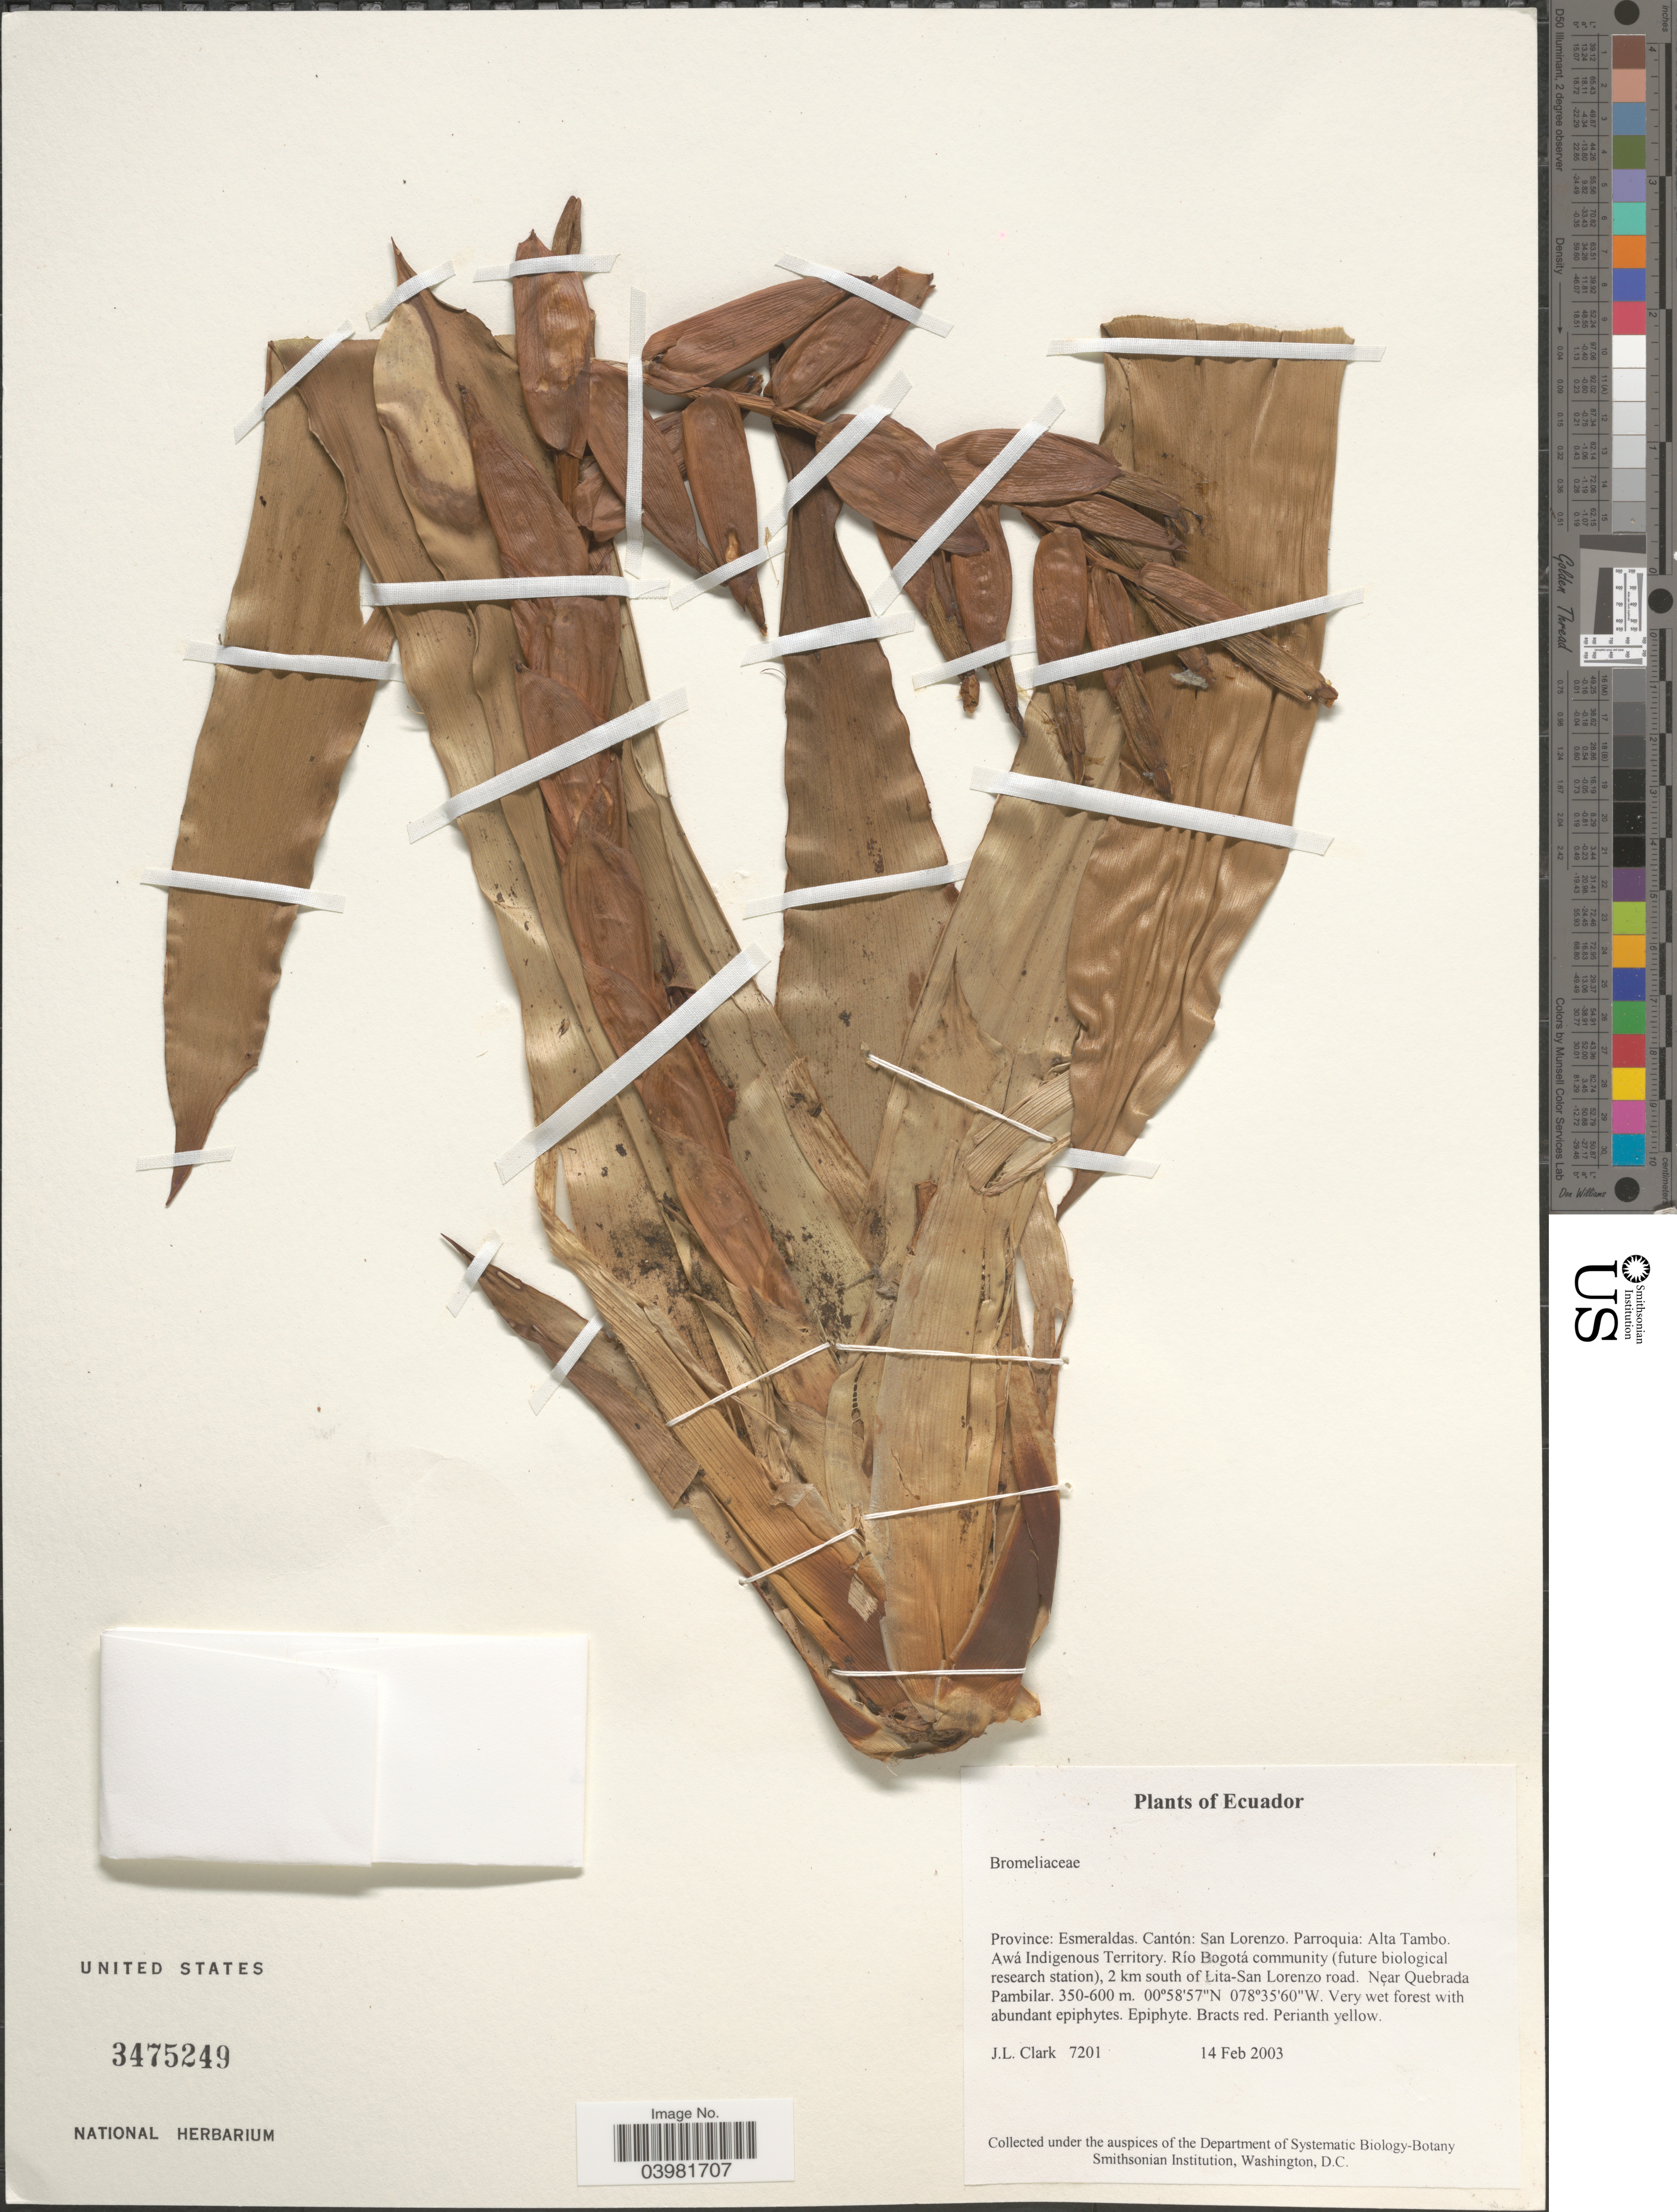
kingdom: Plantae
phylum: Tracheophyta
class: Liliopsida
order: Poales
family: Bromeliaceae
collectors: J. L. Clark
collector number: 7201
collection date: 2003-02-14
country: Ecuador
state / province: Esmeraldas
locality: Cantón: San Lorenzo. Parroquia: Alta Tambo. Awá Indigenous Territory. Río Bogotá community (future biological research station), 2 km south of Lita-San Lorenzo road. Near Quebrada Pambilar.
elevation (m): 350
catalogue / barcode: US 3475249